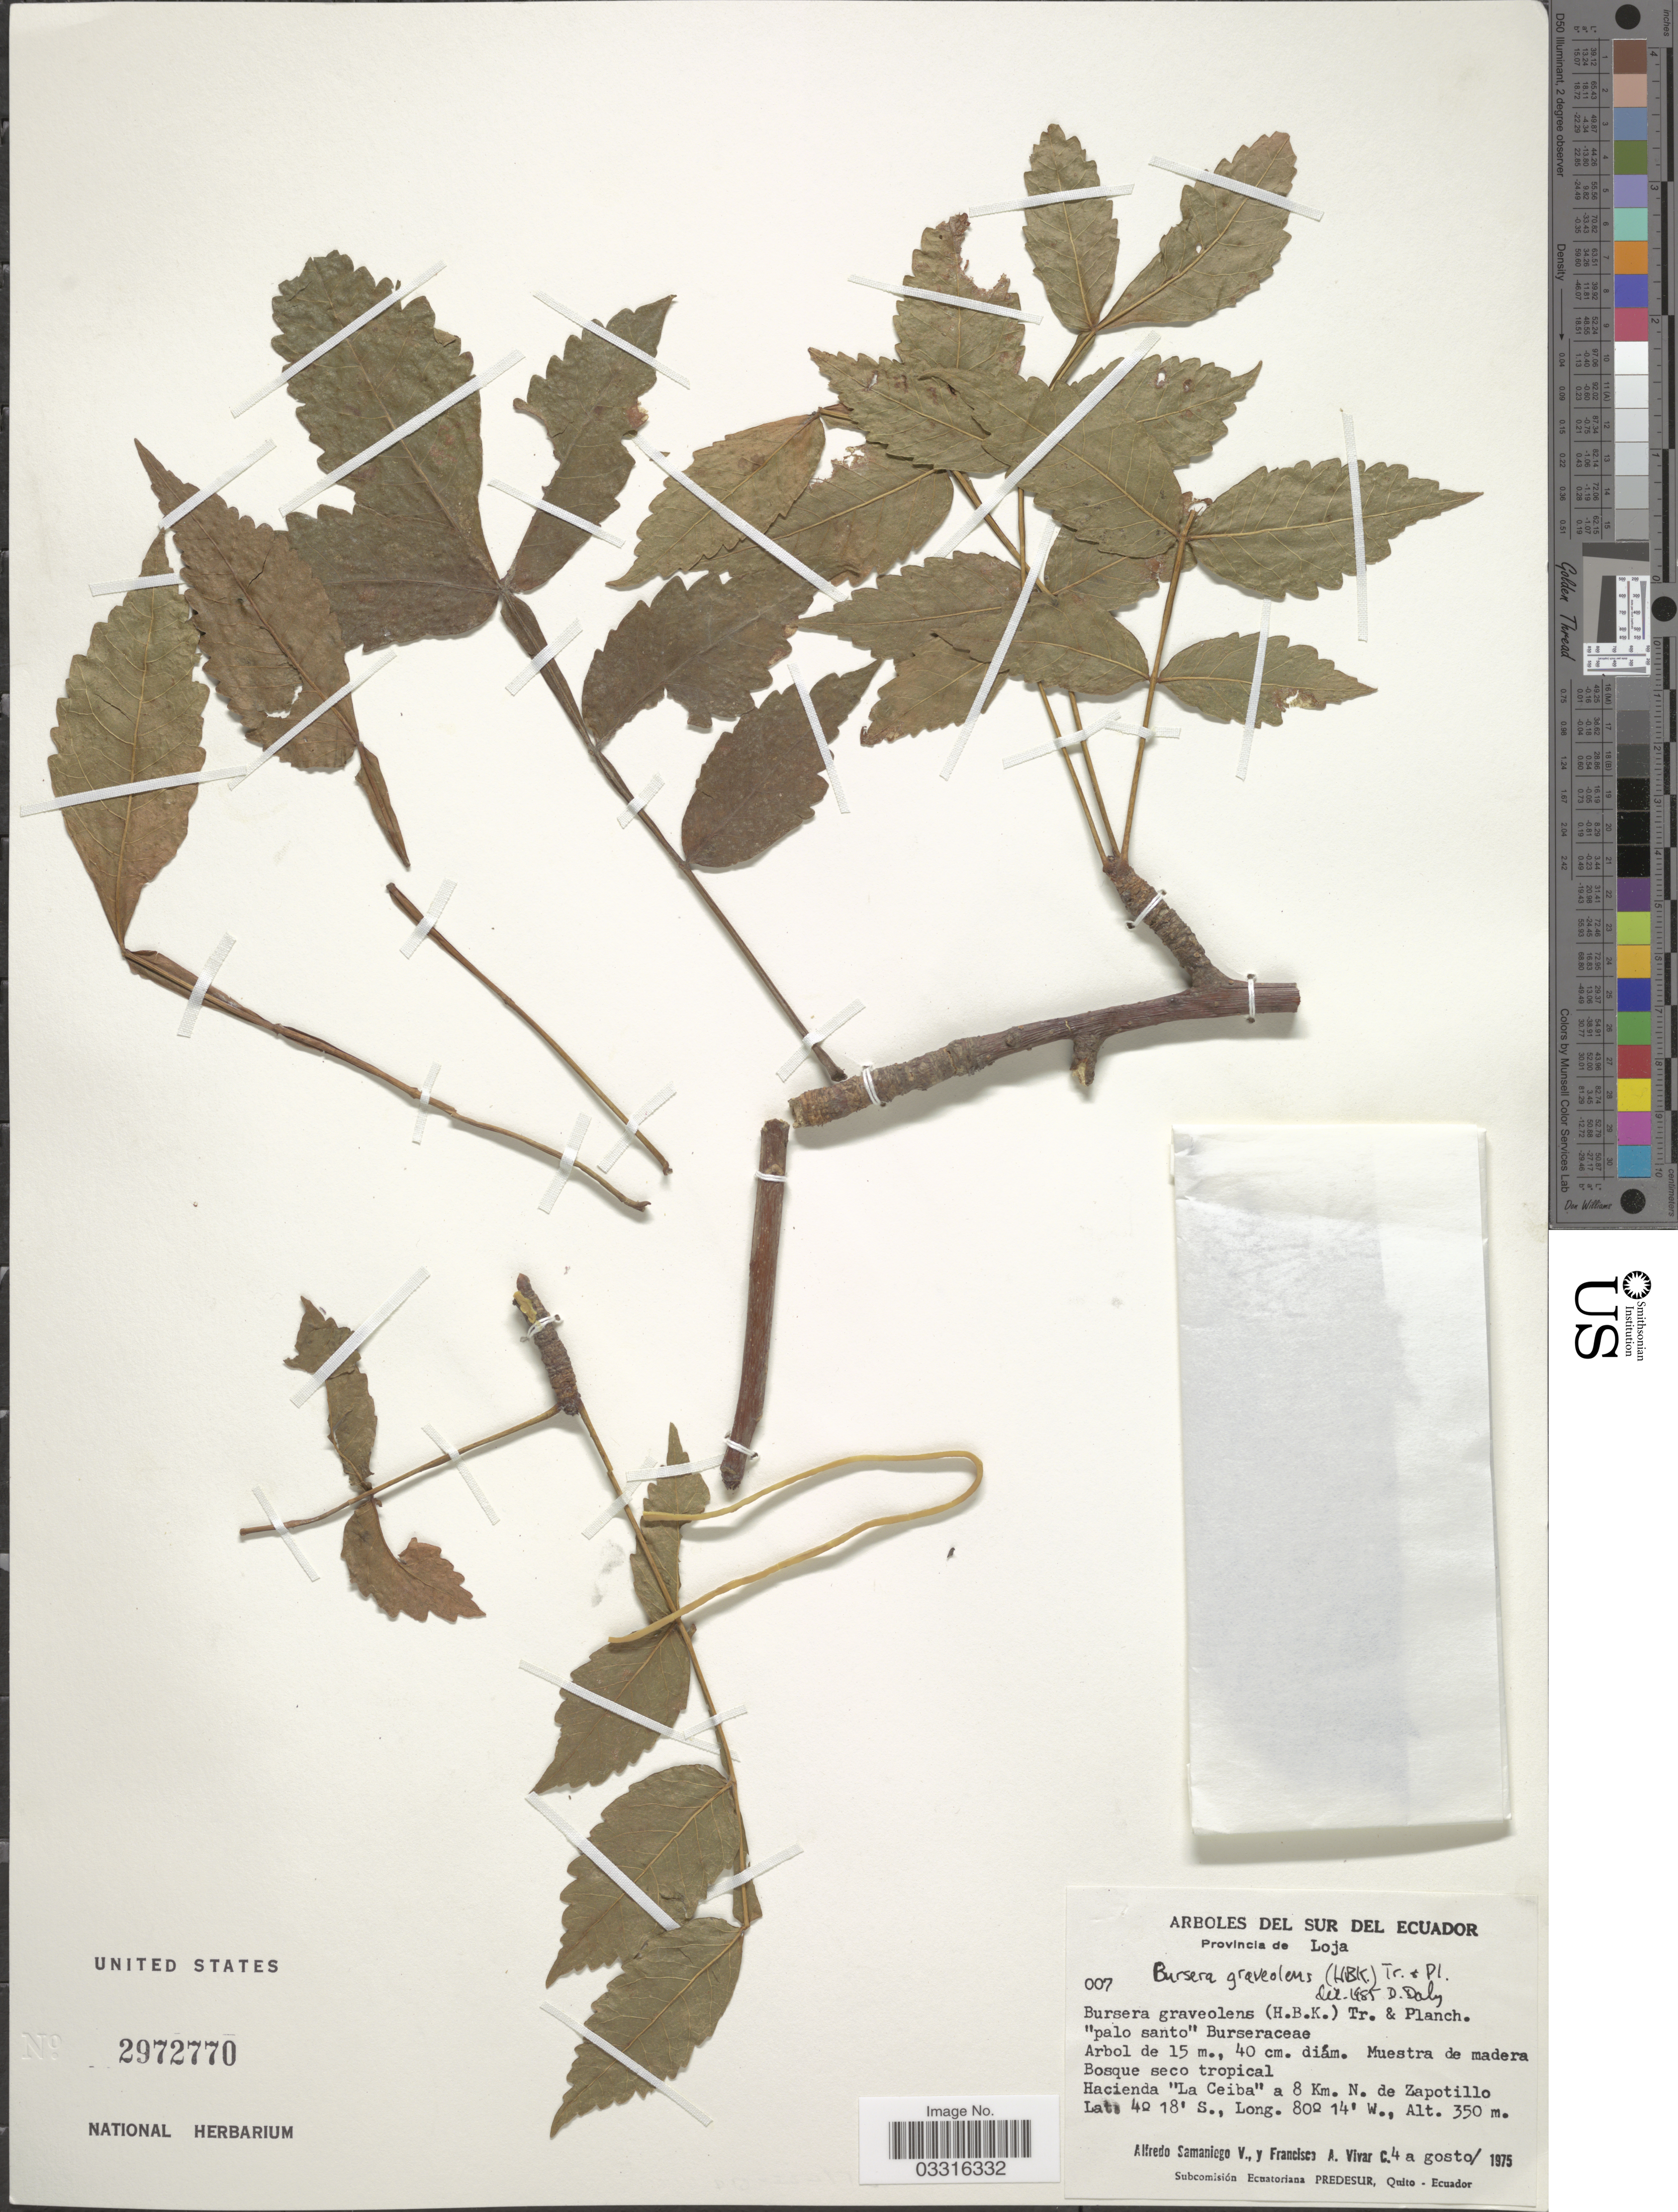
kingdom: Plantae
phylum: Tracheophyta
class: Magnoliopsida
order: Sapindales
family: Burseraceae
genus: Bursera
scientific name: Bursera graveolens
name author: (Kunth) Triana & Planch.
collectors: A. V. Samaniego & F. A. Vivar C.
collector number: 007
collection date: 1975-08-04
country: Ecuador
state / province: Loja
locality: Hacienda "La Ceiba" a 8 Km. N. de Zapotillo.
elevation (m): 350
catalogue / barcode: US 2972770